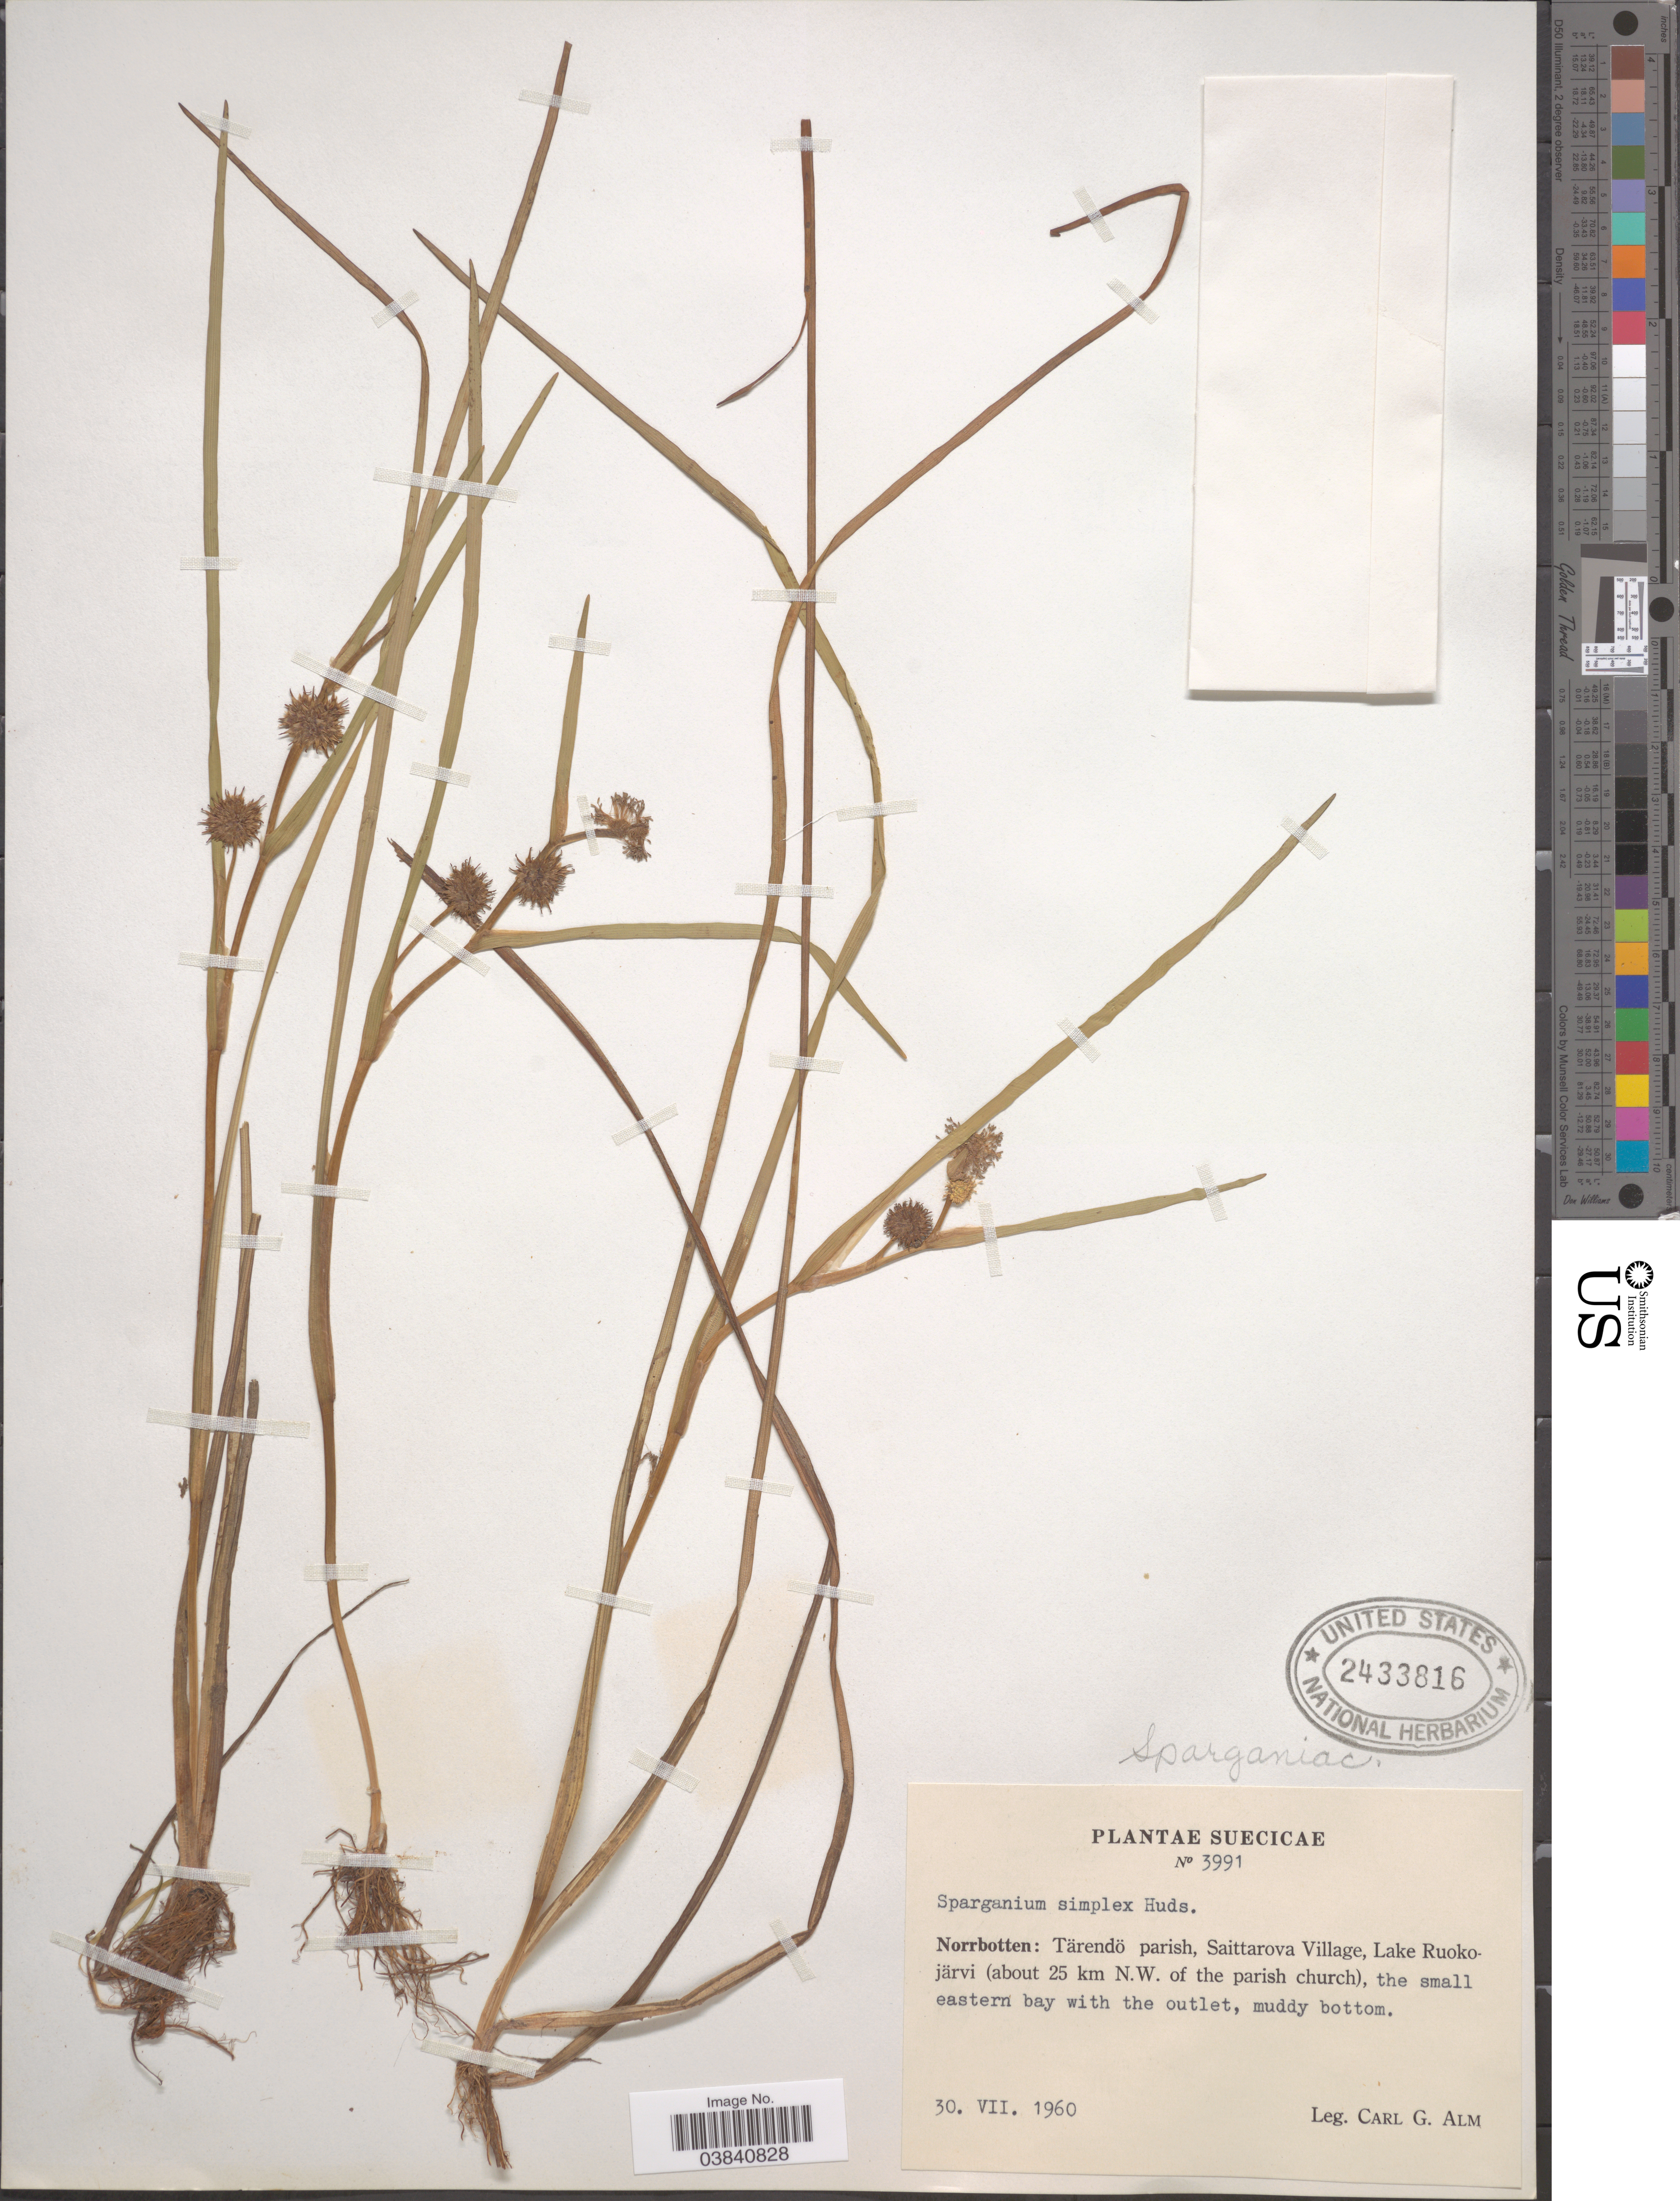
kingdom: Plantae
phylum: Tracheophyta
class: Liliopsida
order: Poales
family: Typhaceae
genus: Sparganium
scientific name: Sparganium simplex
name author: Huds.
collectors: C. G. Alm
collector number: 3991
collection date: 1960-07-30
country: Sweden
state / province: Norrbotten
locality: Suecicae. Norrbotten: Tärendö parish, Saittarova Village, Lake Ruoko-järvi (about 25 km N.W. of the parish church), the small eastern bay with the outlet.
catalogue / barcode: US 2433816